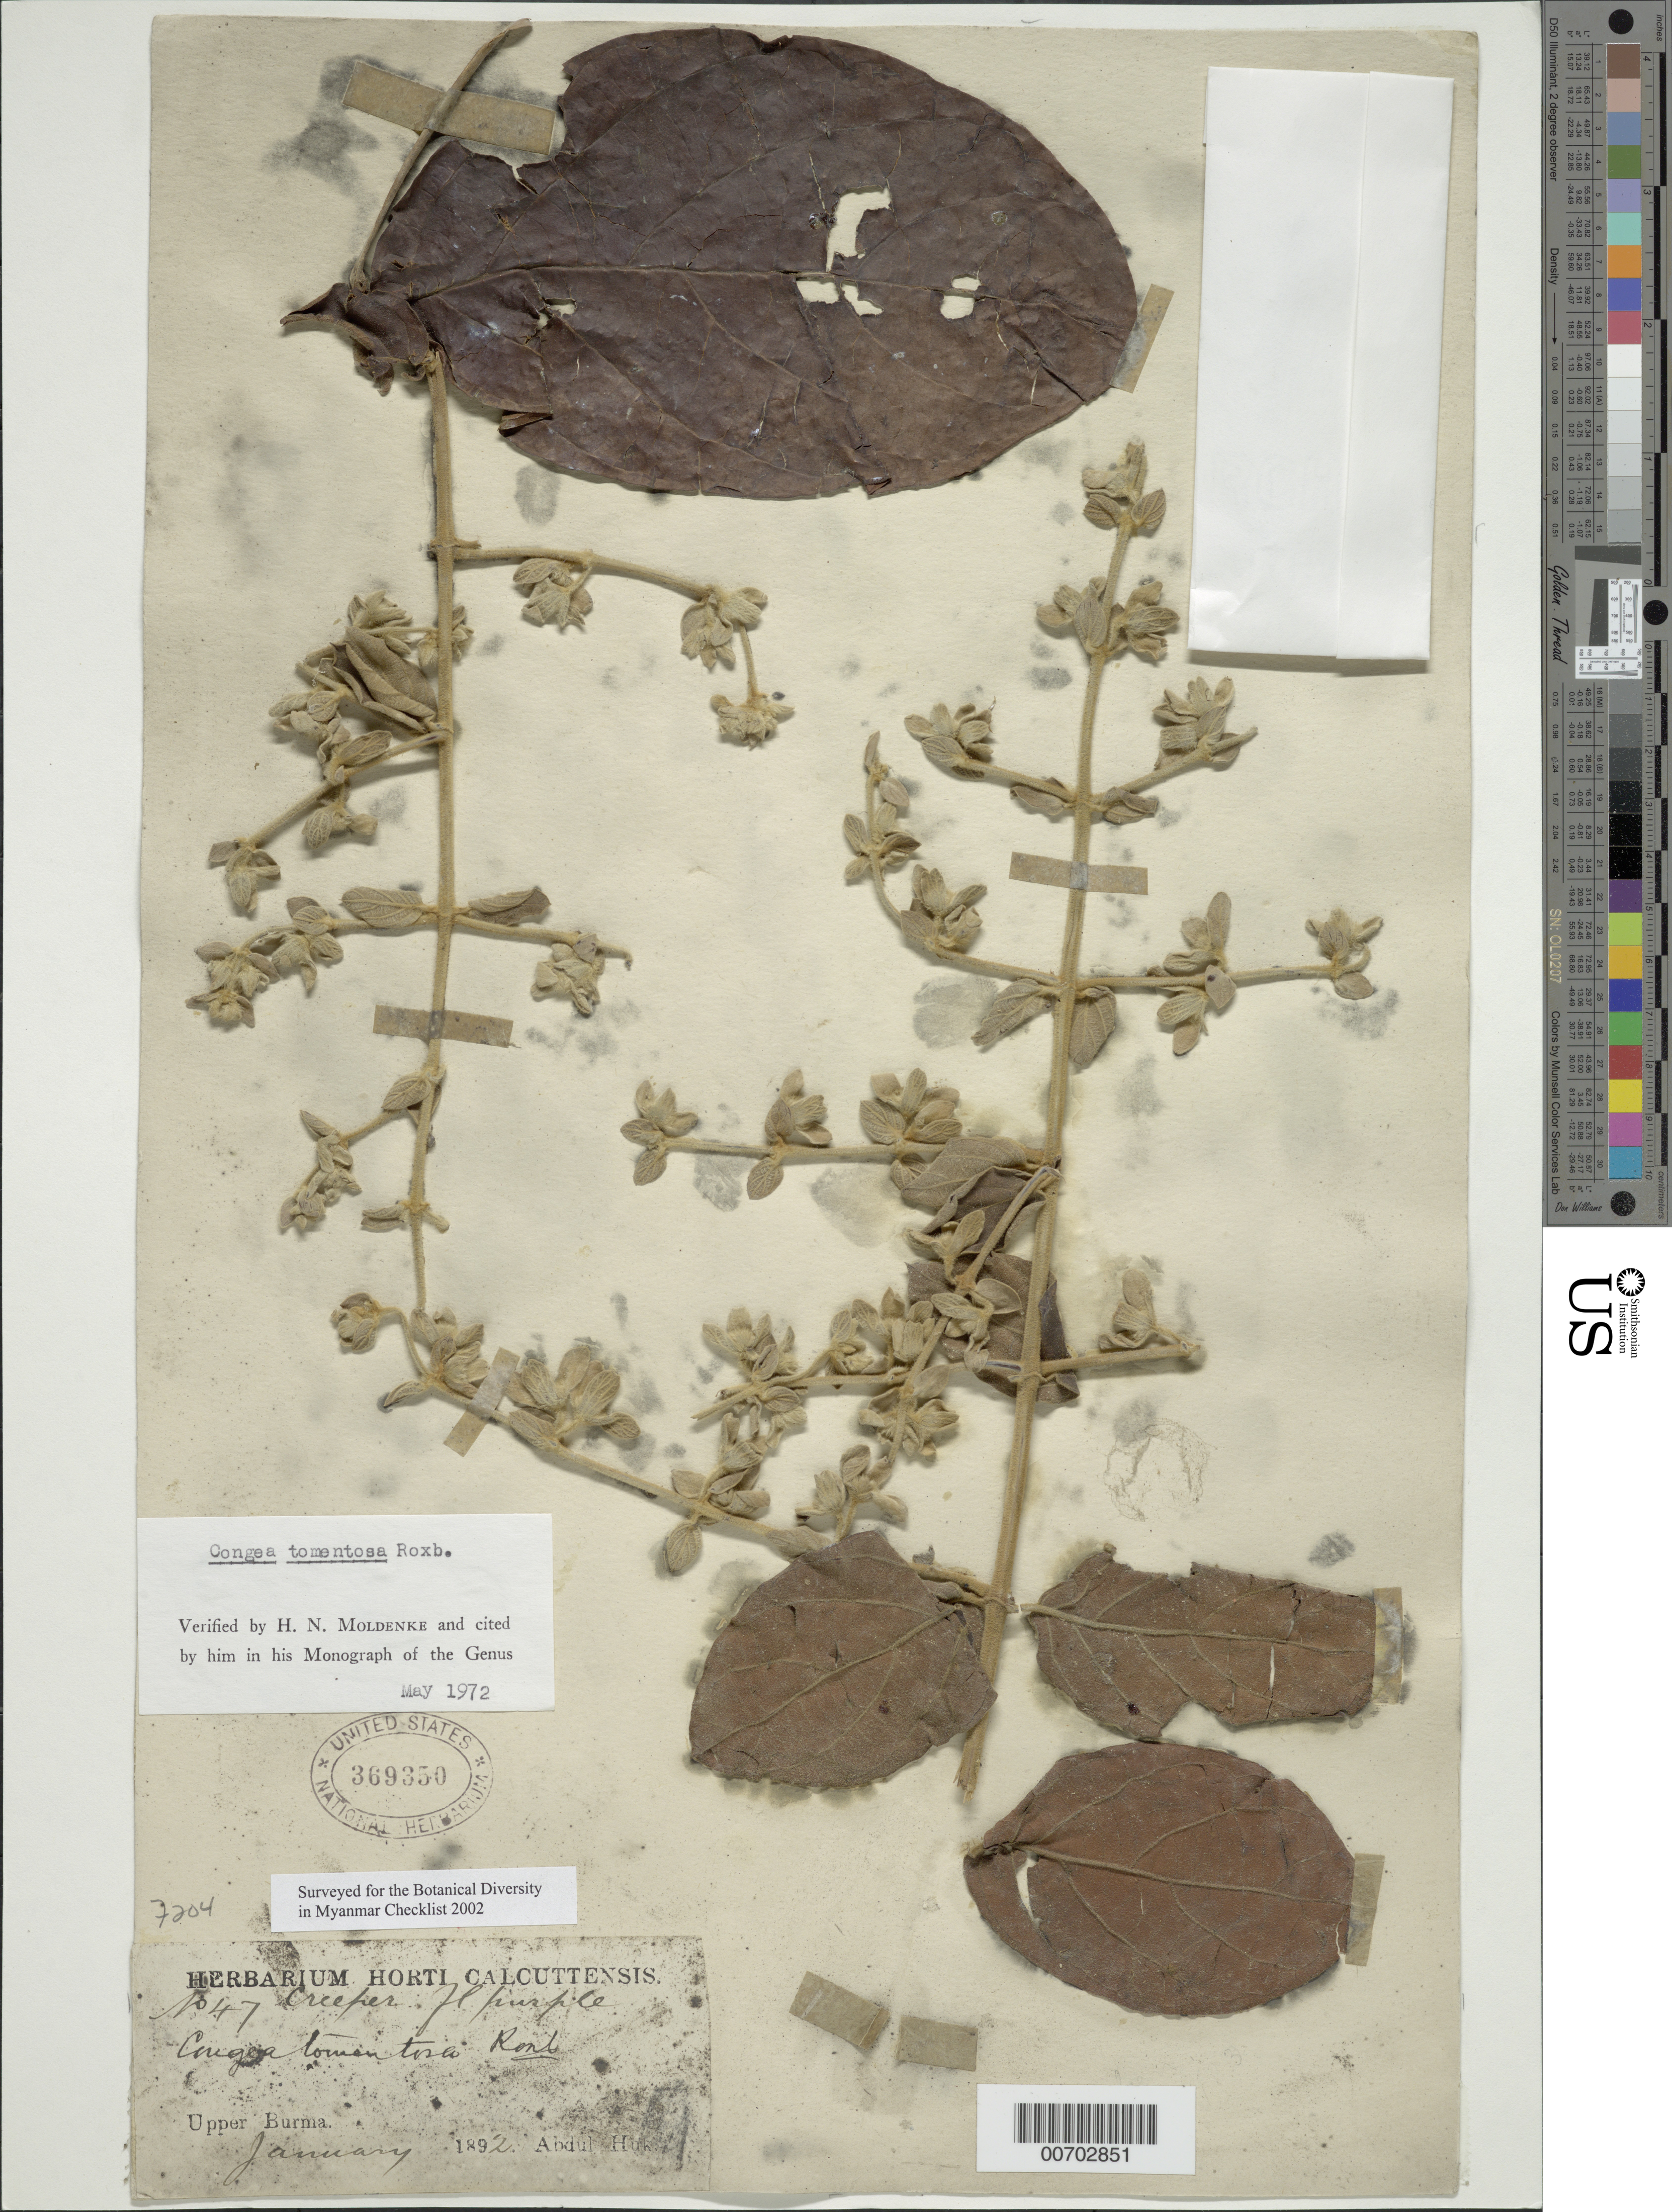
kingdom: Plantae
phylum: Tracheophyta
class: Magnoliopsida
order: Lamiales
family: Lamiaceae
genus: Congea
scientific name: Congea tomentosa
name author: Roxb.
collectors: A. Huk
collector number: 47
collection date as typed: Jan 1892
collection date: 1892-01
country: Myanmar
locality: Upper Burma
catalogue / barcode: US 369350